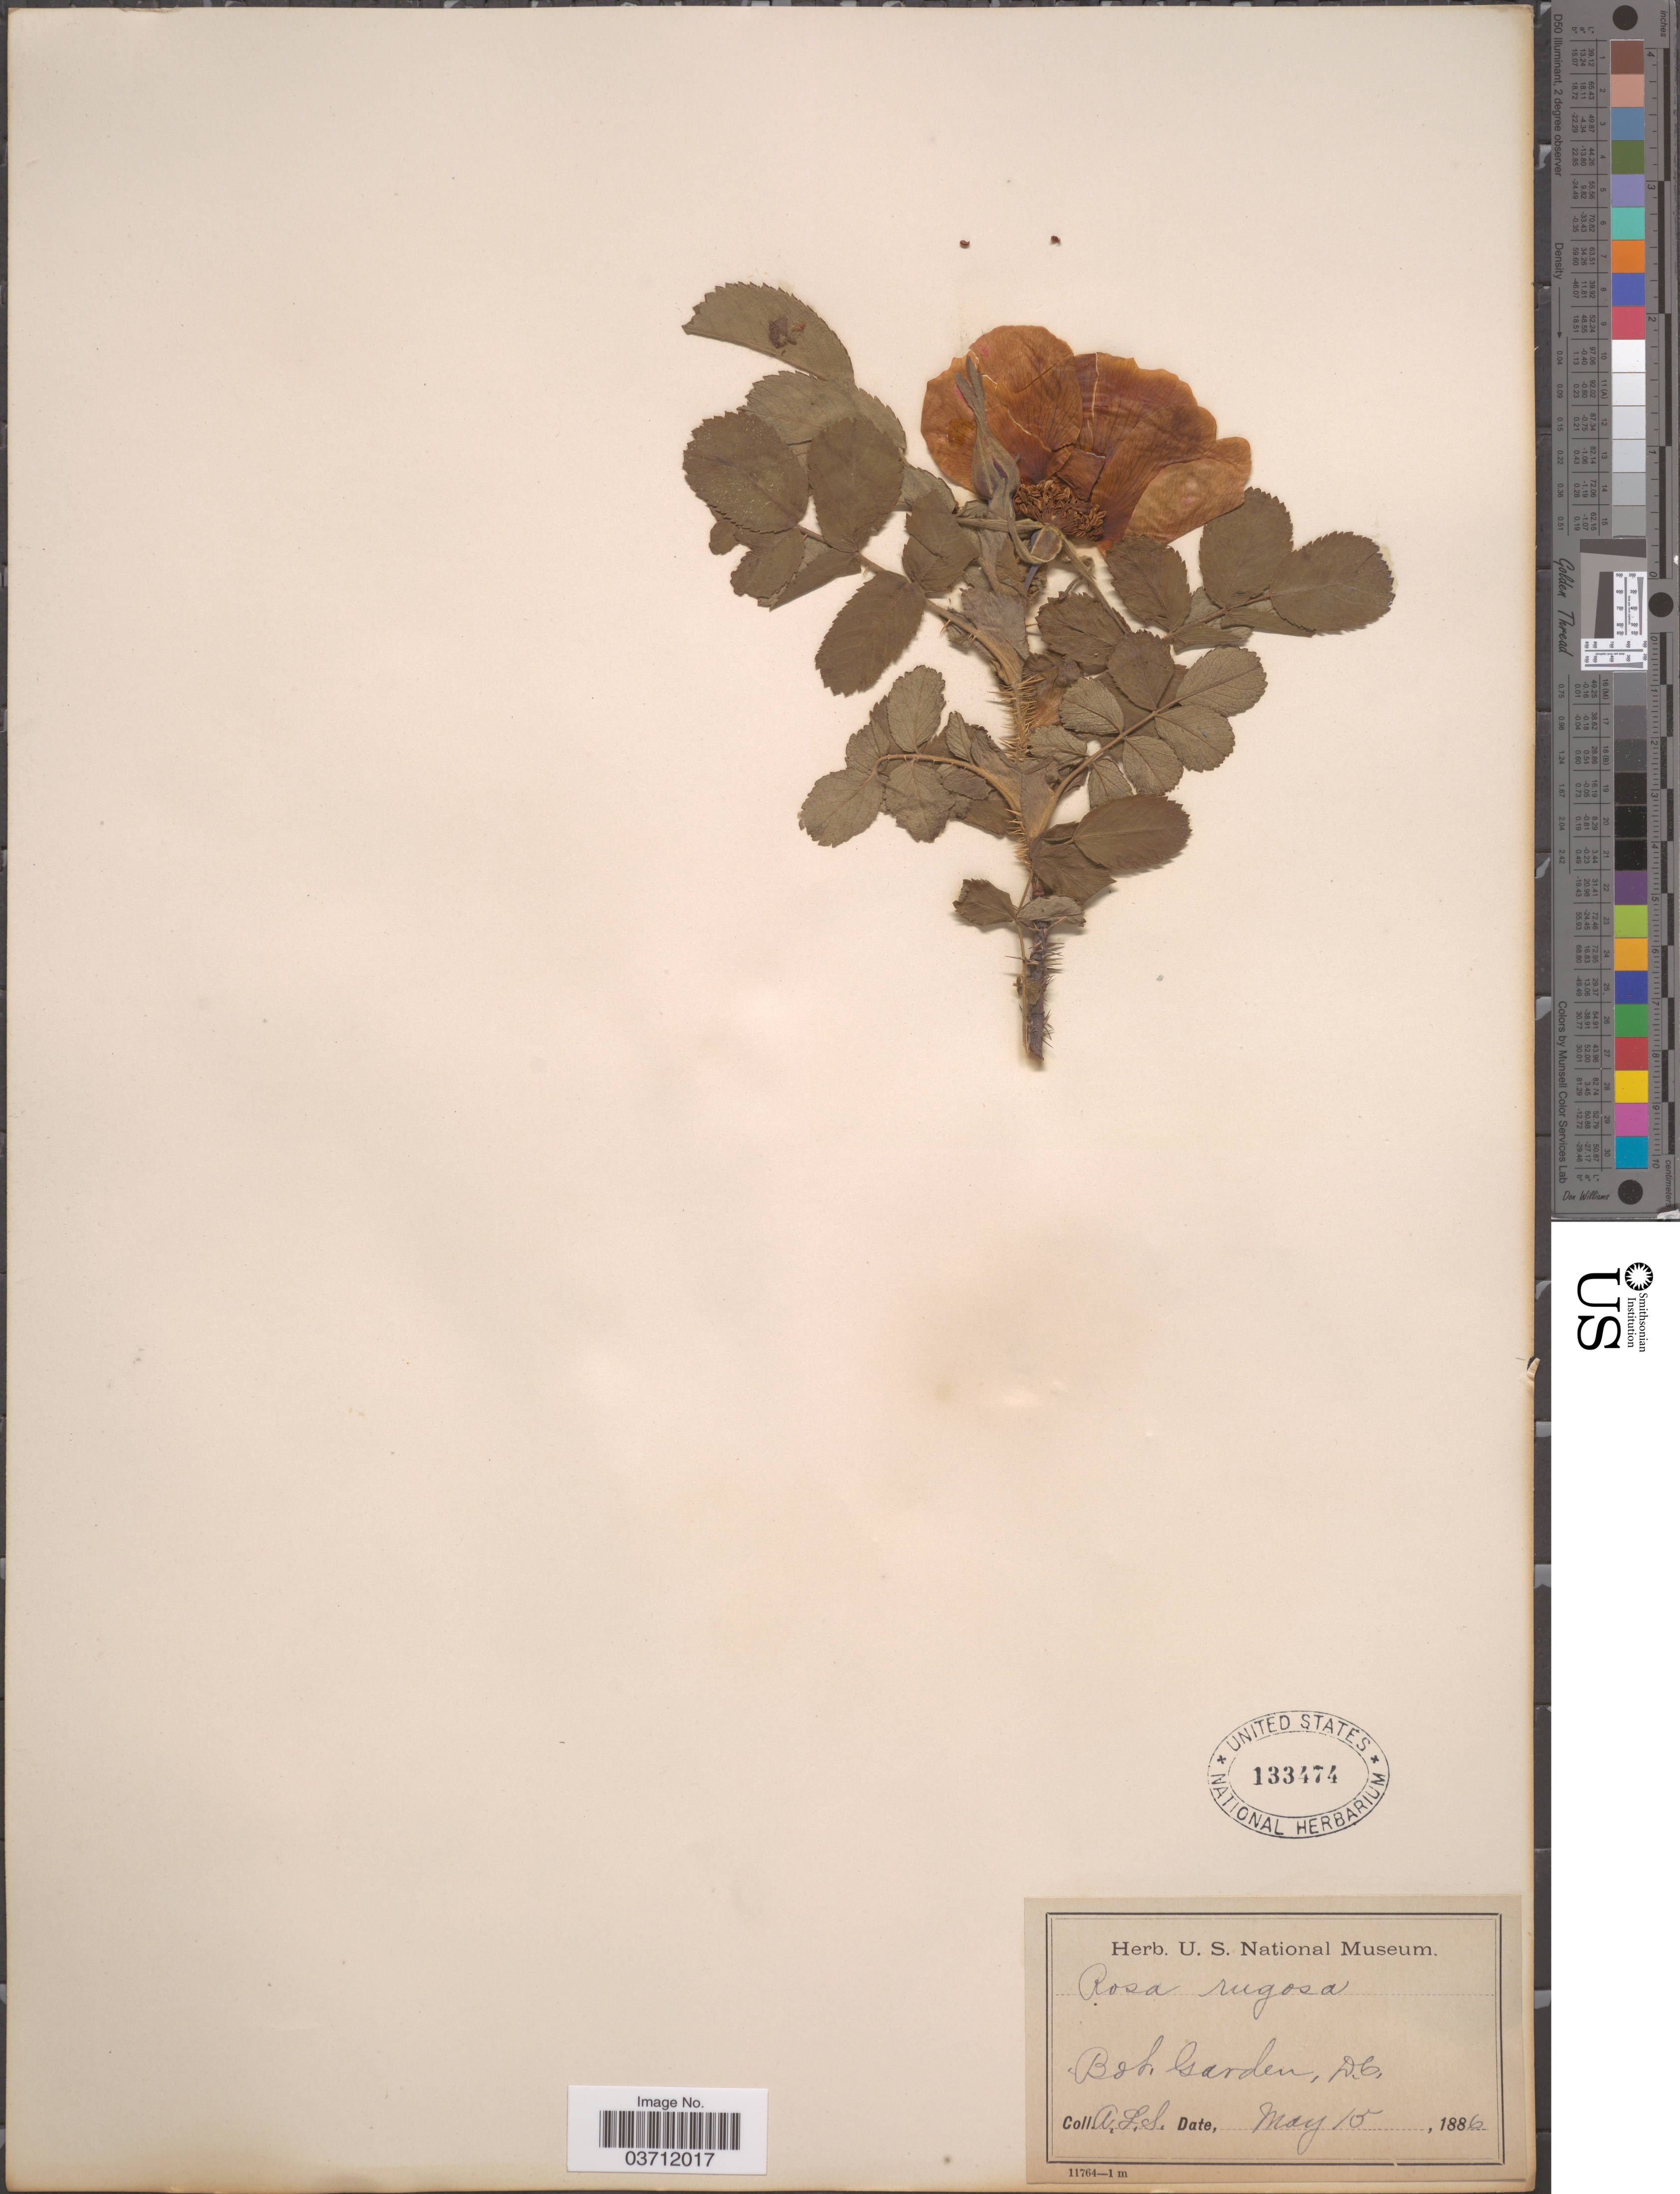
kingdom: Plantae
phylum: Tracheophyta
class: Magnoliopsida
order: Rosales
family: Rosaceae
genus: Rosa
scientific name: Rosa rugosa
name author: Thunb.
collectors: A. L. S.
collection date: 1886-05-15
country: United States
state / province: District of Columbia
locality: Bot. Garden.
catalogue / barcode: US 133474